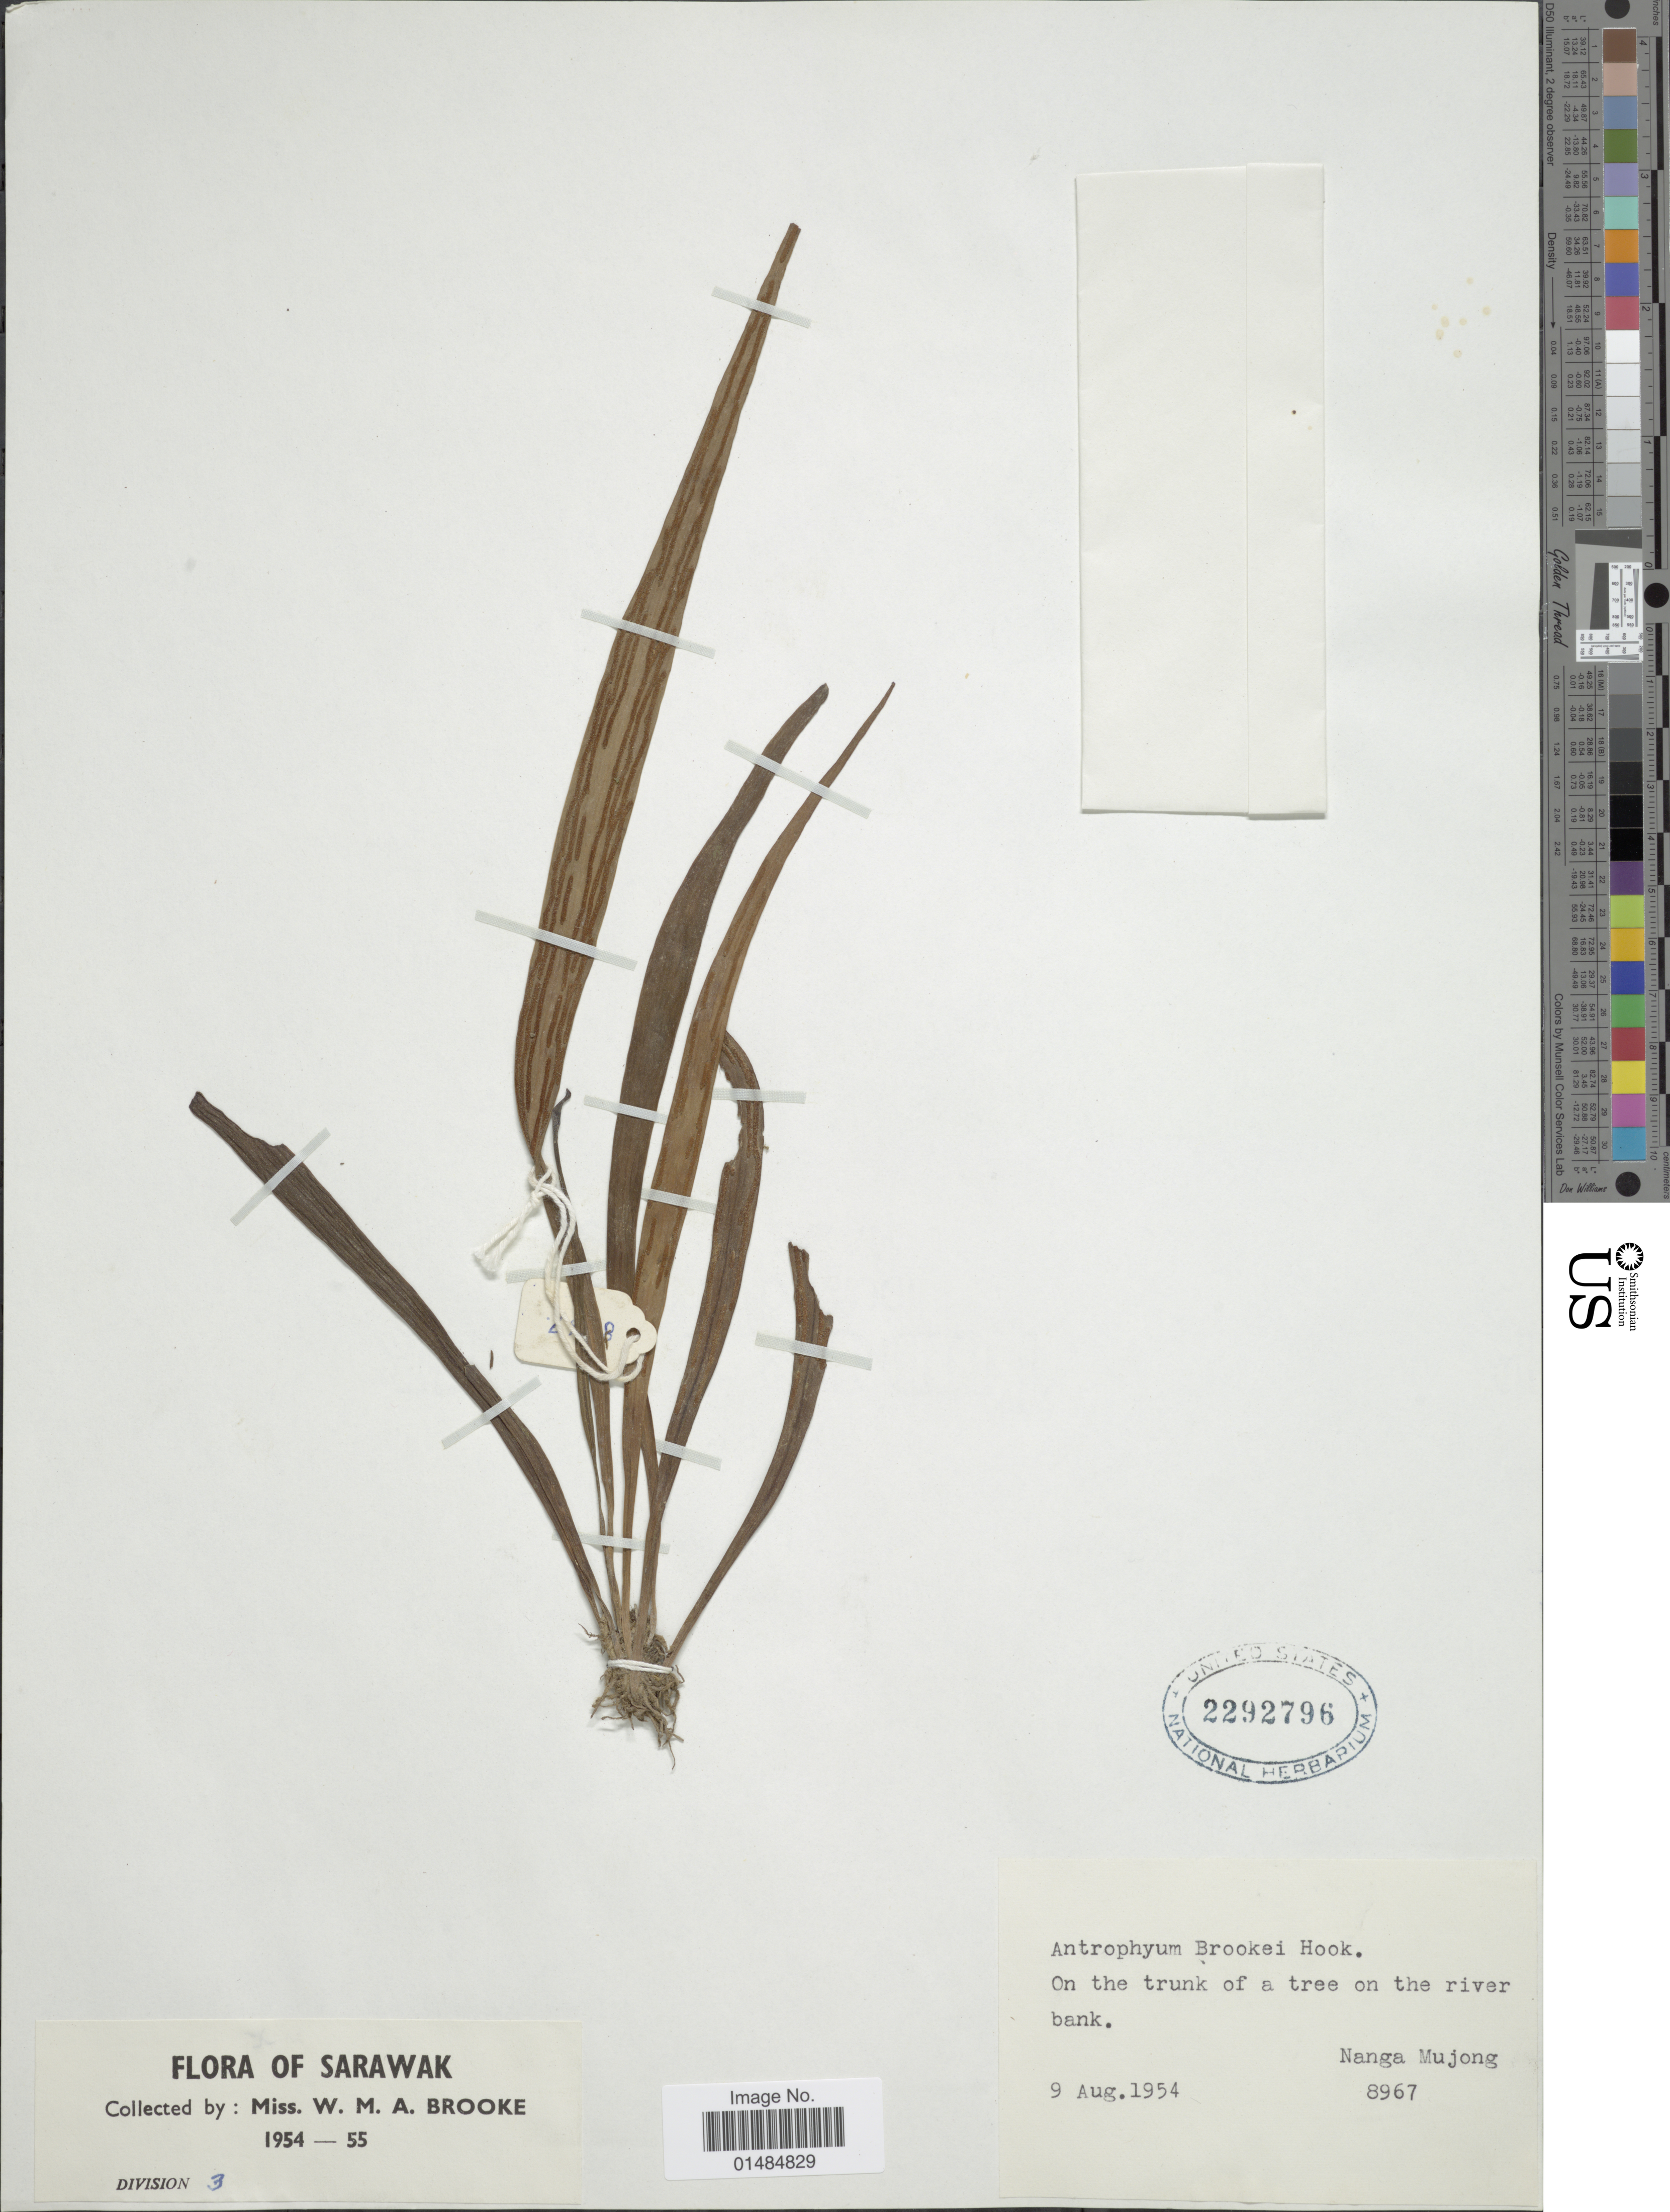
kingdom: Plantae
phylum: Tracheophyta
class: Polypodiopsida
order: Polypodiales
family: Pteridaceae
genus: Antrophyum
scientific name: Antrophyum brookei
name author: Hook.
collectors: W. Brooke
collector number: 8967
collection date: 1954-08-09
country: Malaysia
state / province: Sarawak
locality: Nanga Mujong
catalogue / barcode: US 2292796